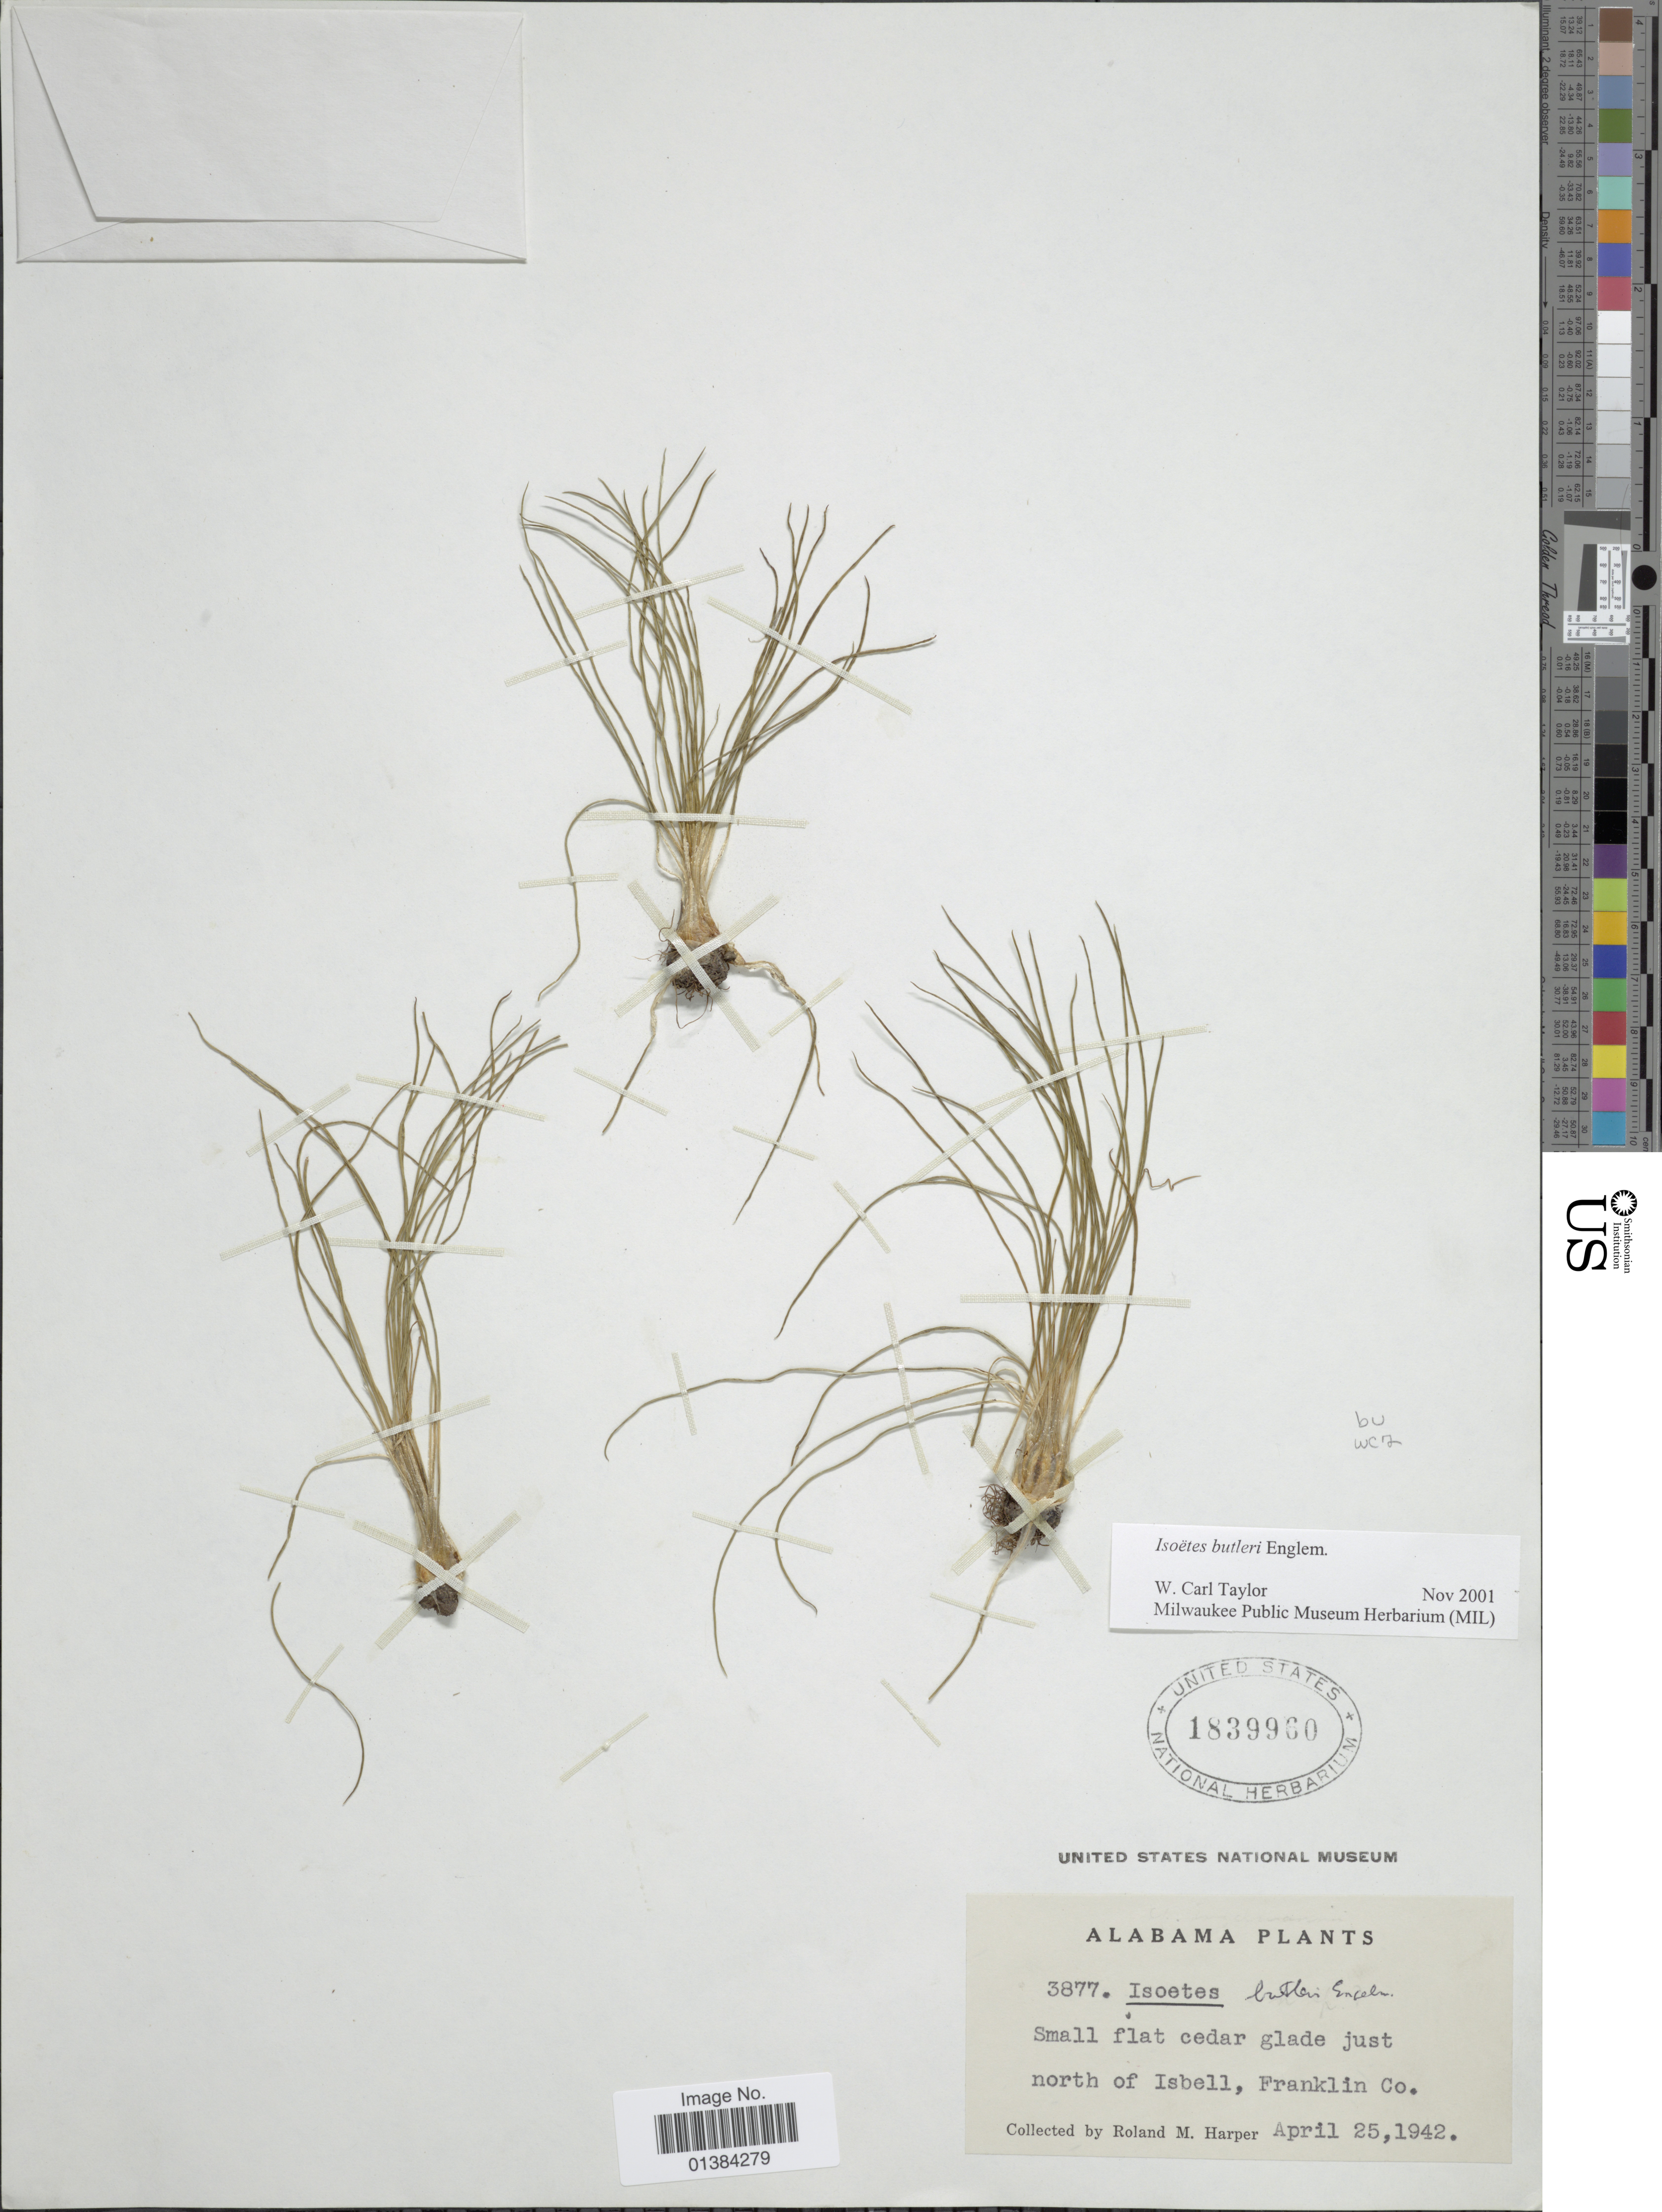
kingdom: Plantae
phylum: Tracheophyta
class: Lycopodiopsida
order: Isoetales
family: Isoetaceae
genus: Isoetes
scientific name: Isoetes butleri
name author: Engelm.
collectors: R. M. Harper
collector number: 3877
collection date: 1942-04-25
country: United States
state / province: Alabama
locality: Small flat cedar glade just north of Isbell, Franklin Co.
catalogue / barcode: US 1839960